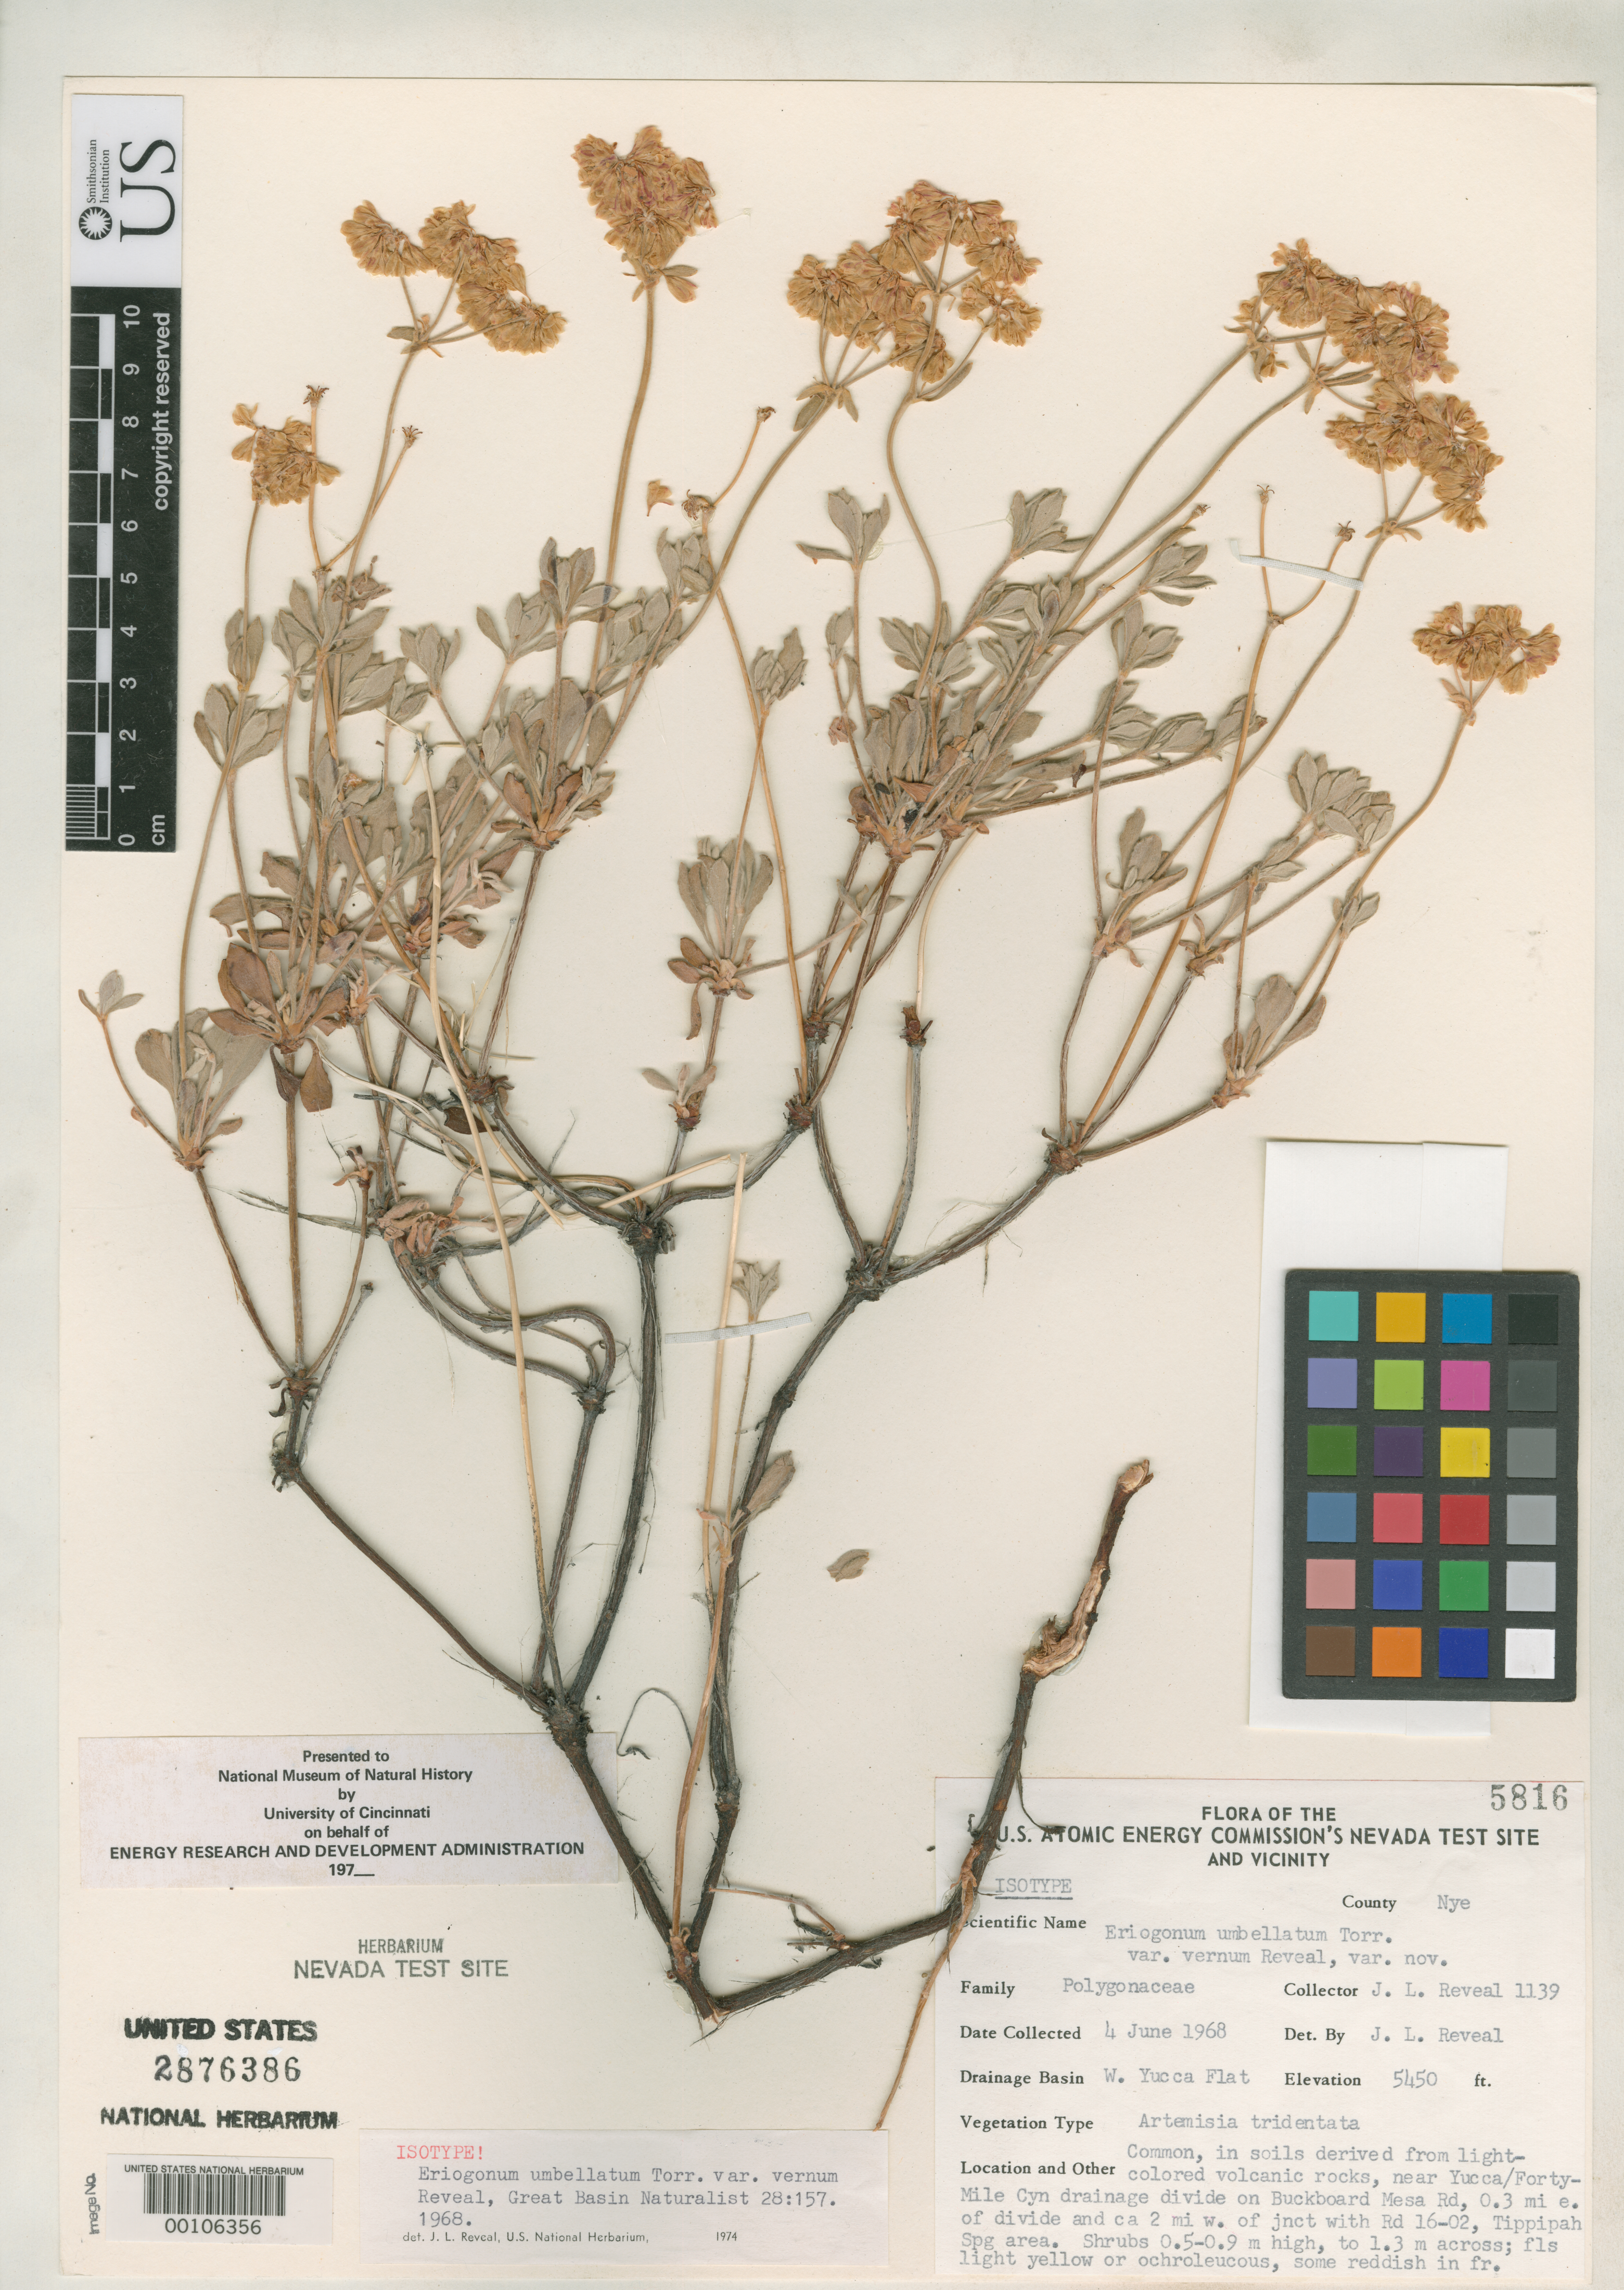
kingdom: Plantae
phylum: Tracheophyta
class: Magnoliopsida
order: Caryophyllales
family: Polygonaceae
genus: Eriogonum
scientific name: Eriogonum umbellatum var. vernum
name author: Reveal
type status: Isotype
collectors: J. L. Reveal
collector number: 1139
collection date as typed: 04 Jun 1968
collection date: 1968-06-04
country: United States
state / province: Nevada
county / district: Nye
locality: Buckboard Mesa road, Tippipah Spring area.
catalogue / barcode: US 2876386